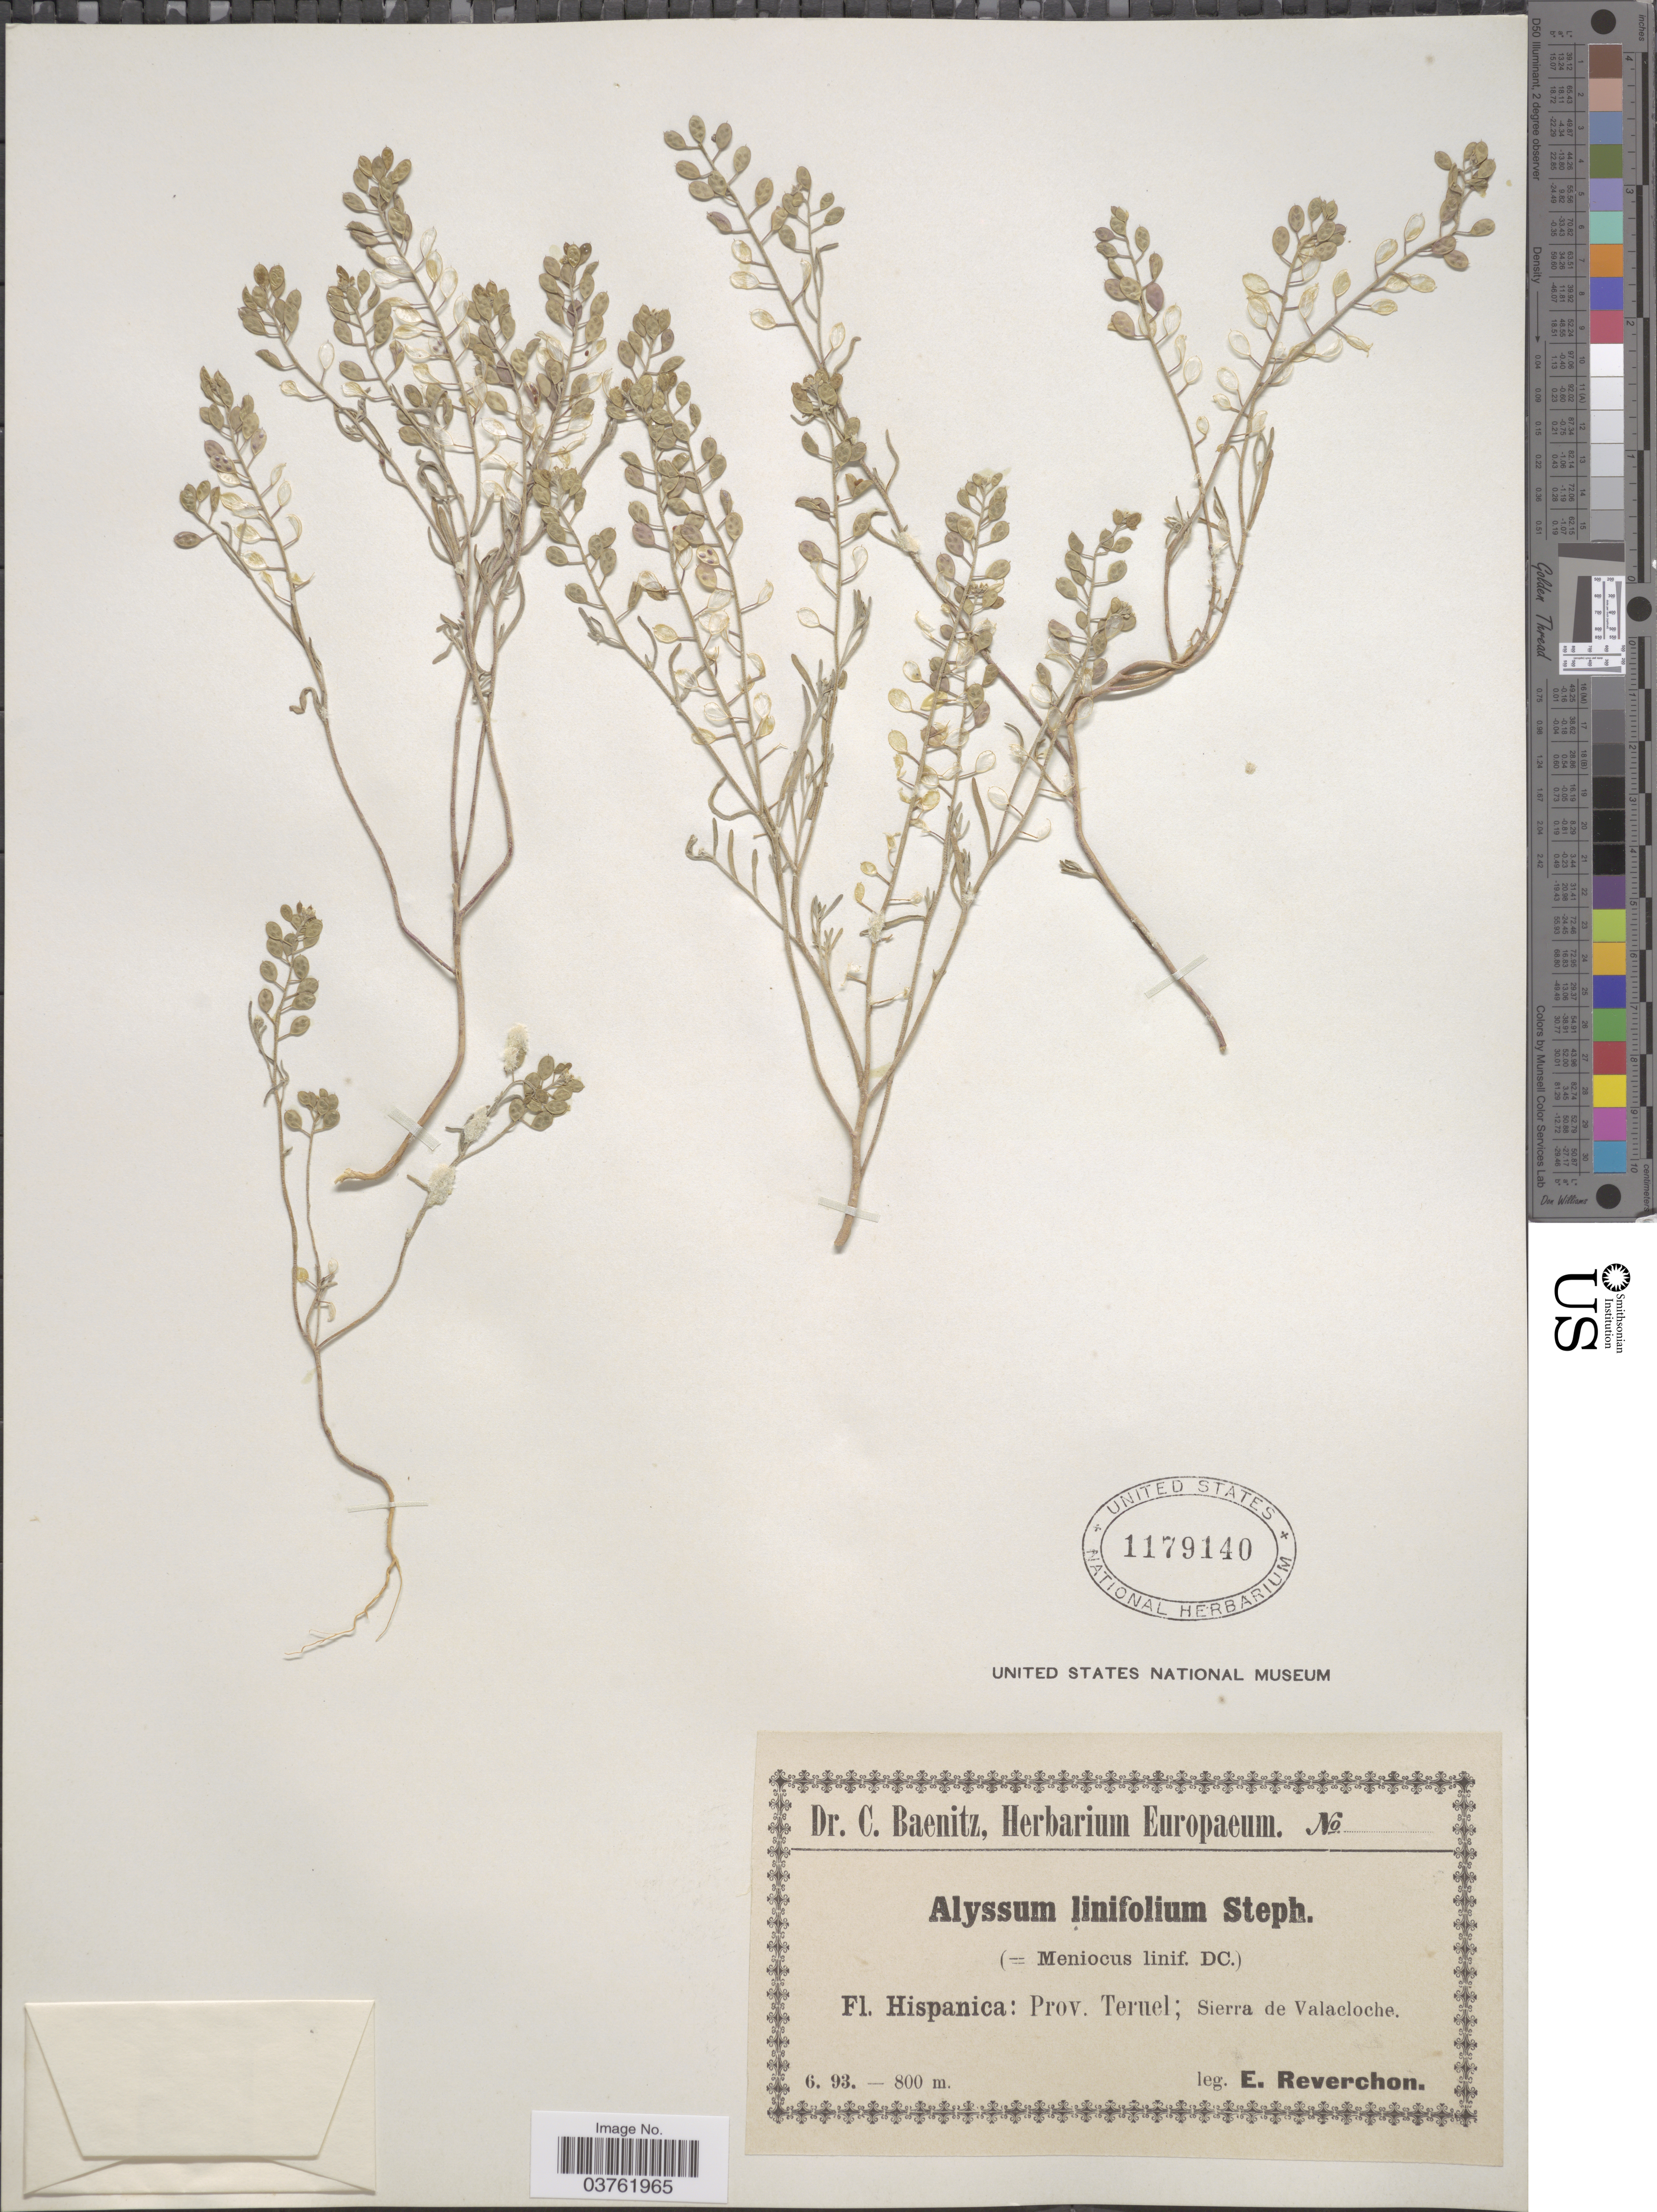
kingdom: Plantae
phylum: Tracheophyta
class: Magnoliopsida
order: Brassicales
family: Brassicaceae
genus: Alyssum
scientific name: Alyssum linifolium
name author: Stephan ex Willd.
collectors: E. Reverchon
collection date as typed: Transcribed d/m/y: /6/93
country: Spain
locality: Hispanica: Prov. Teruel; Sierra de Valacloche.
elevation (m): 800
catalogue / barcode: US 1179140